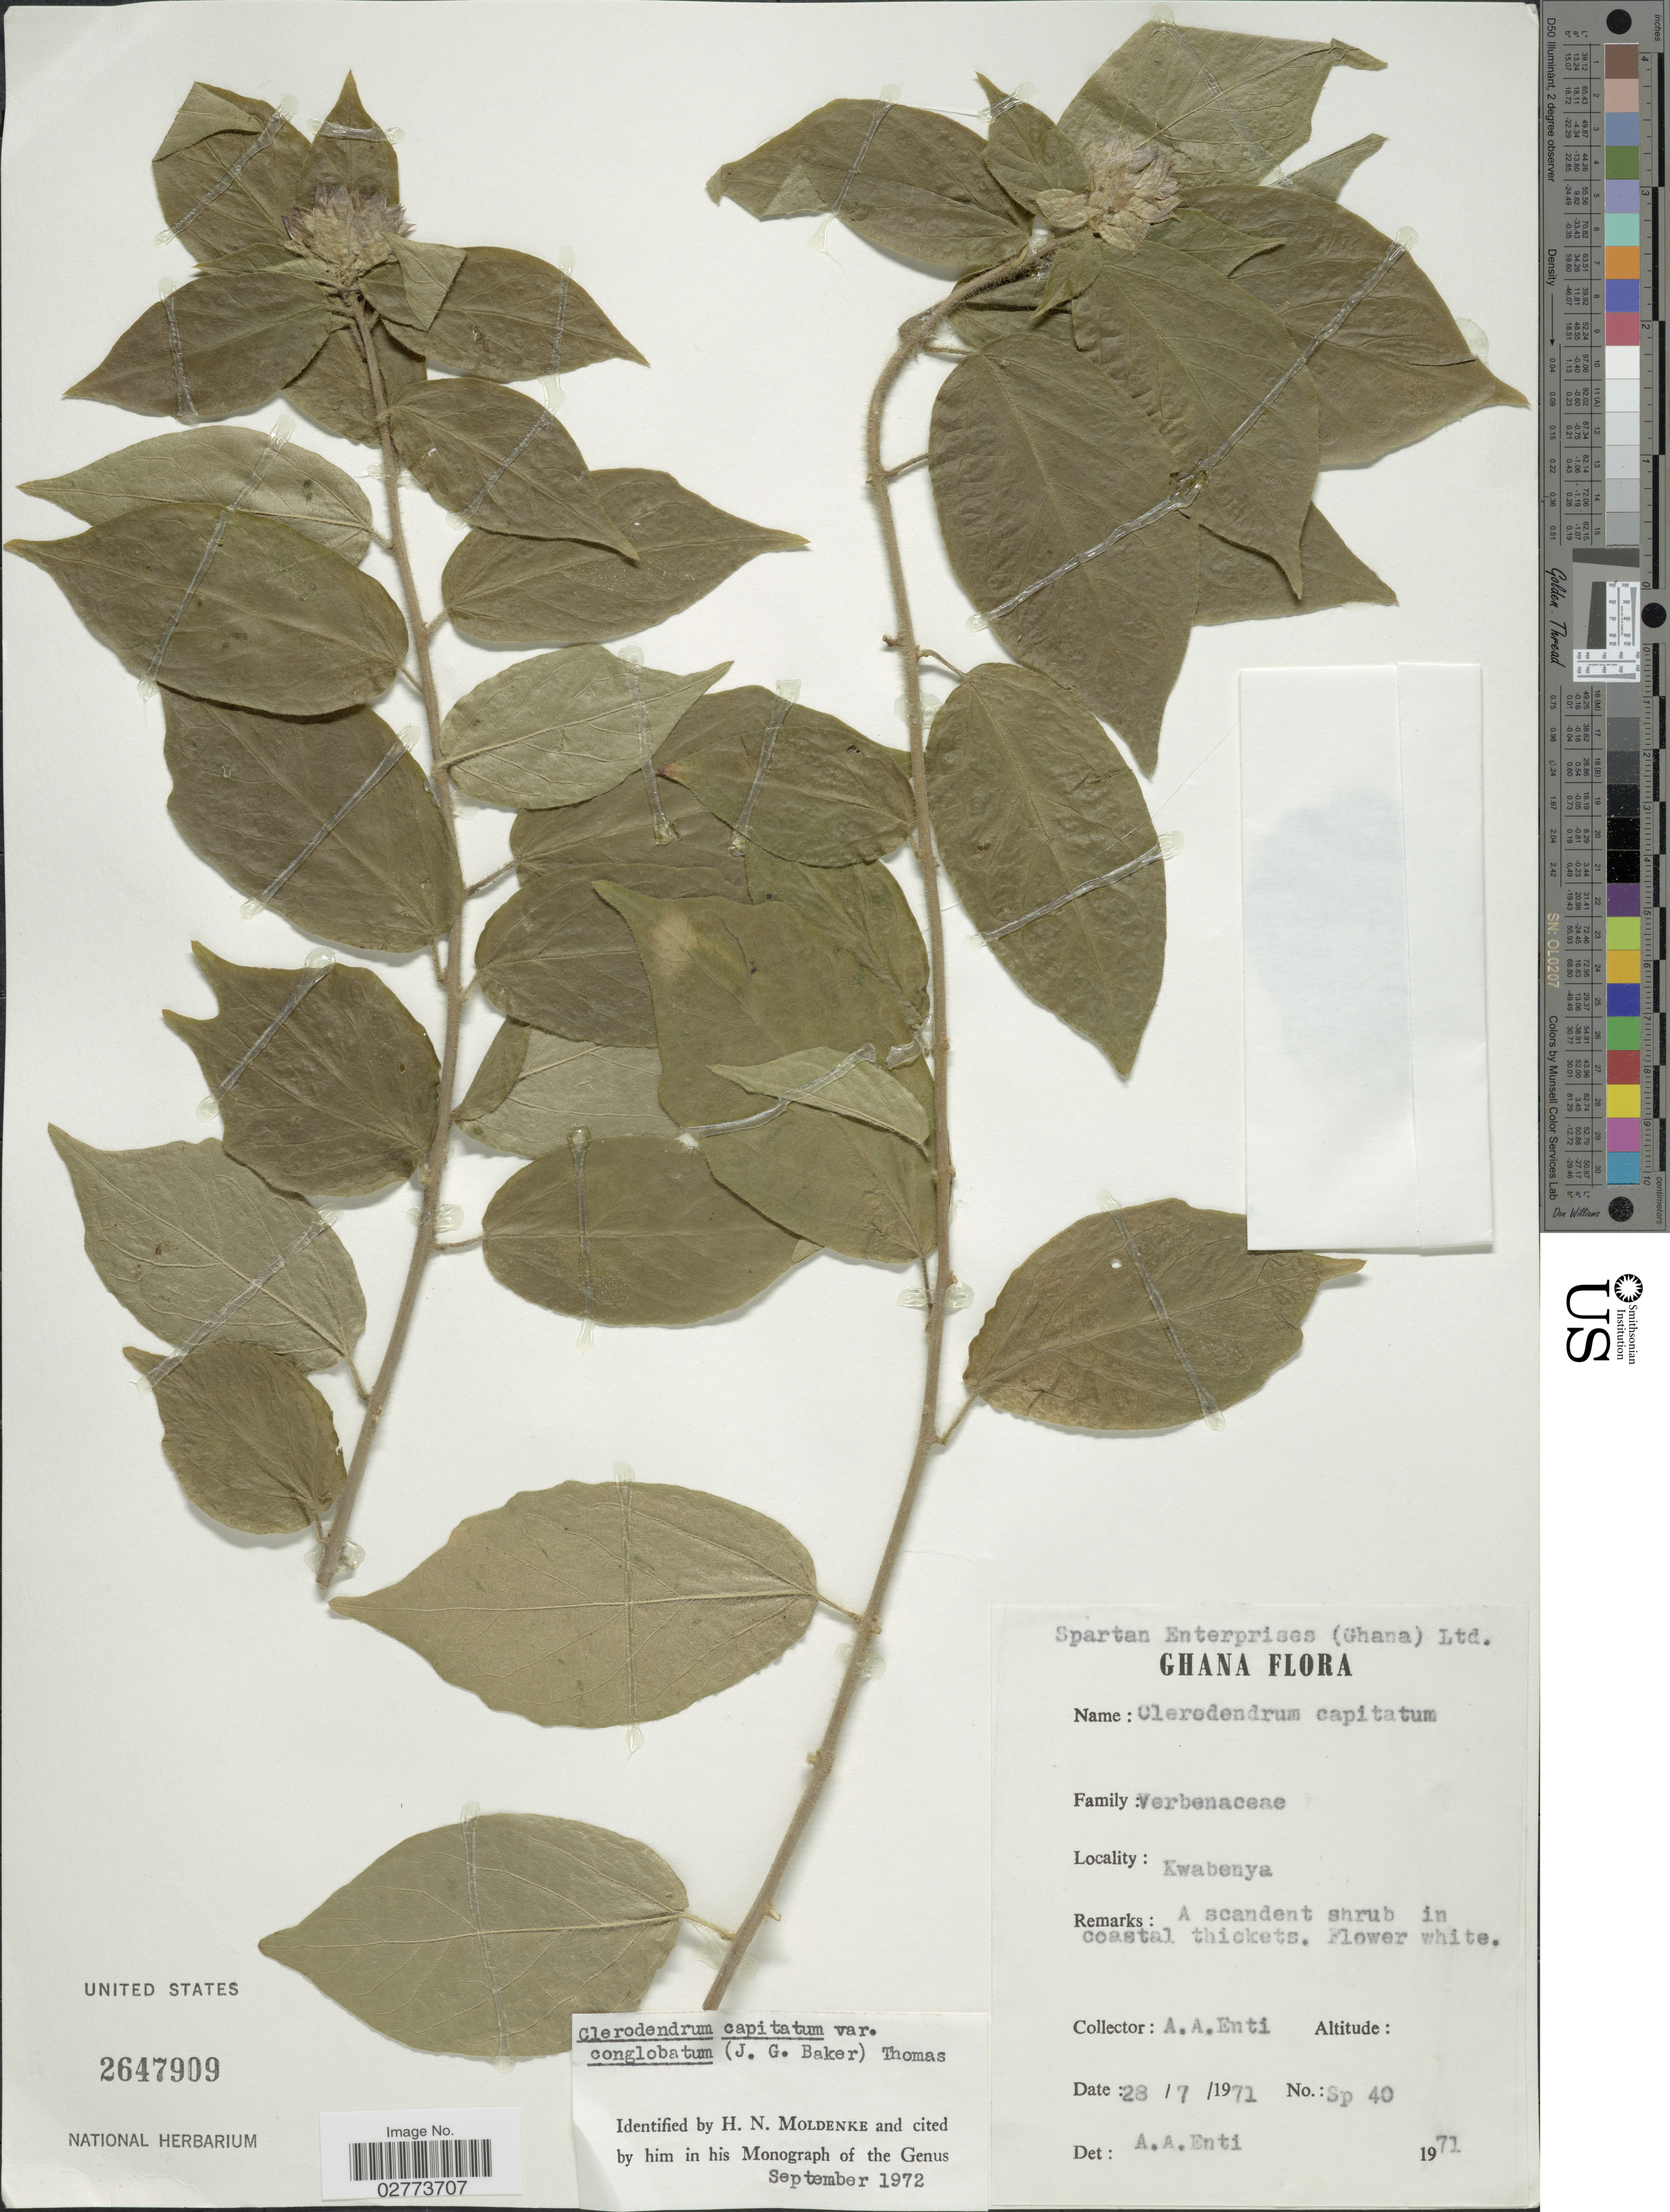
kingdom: Plantae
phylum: Tracheophyta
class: Magnoliopsida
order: Lamiales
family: Lamiaceae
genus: Clerodendrum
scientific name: Clerodendrum capitatum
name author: (Willd.) Schumach. & Thonn.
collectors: A. Enti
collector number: Sp40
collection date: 1971-07-28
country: Ghana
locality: Kwabenya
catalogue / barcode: US 2647909